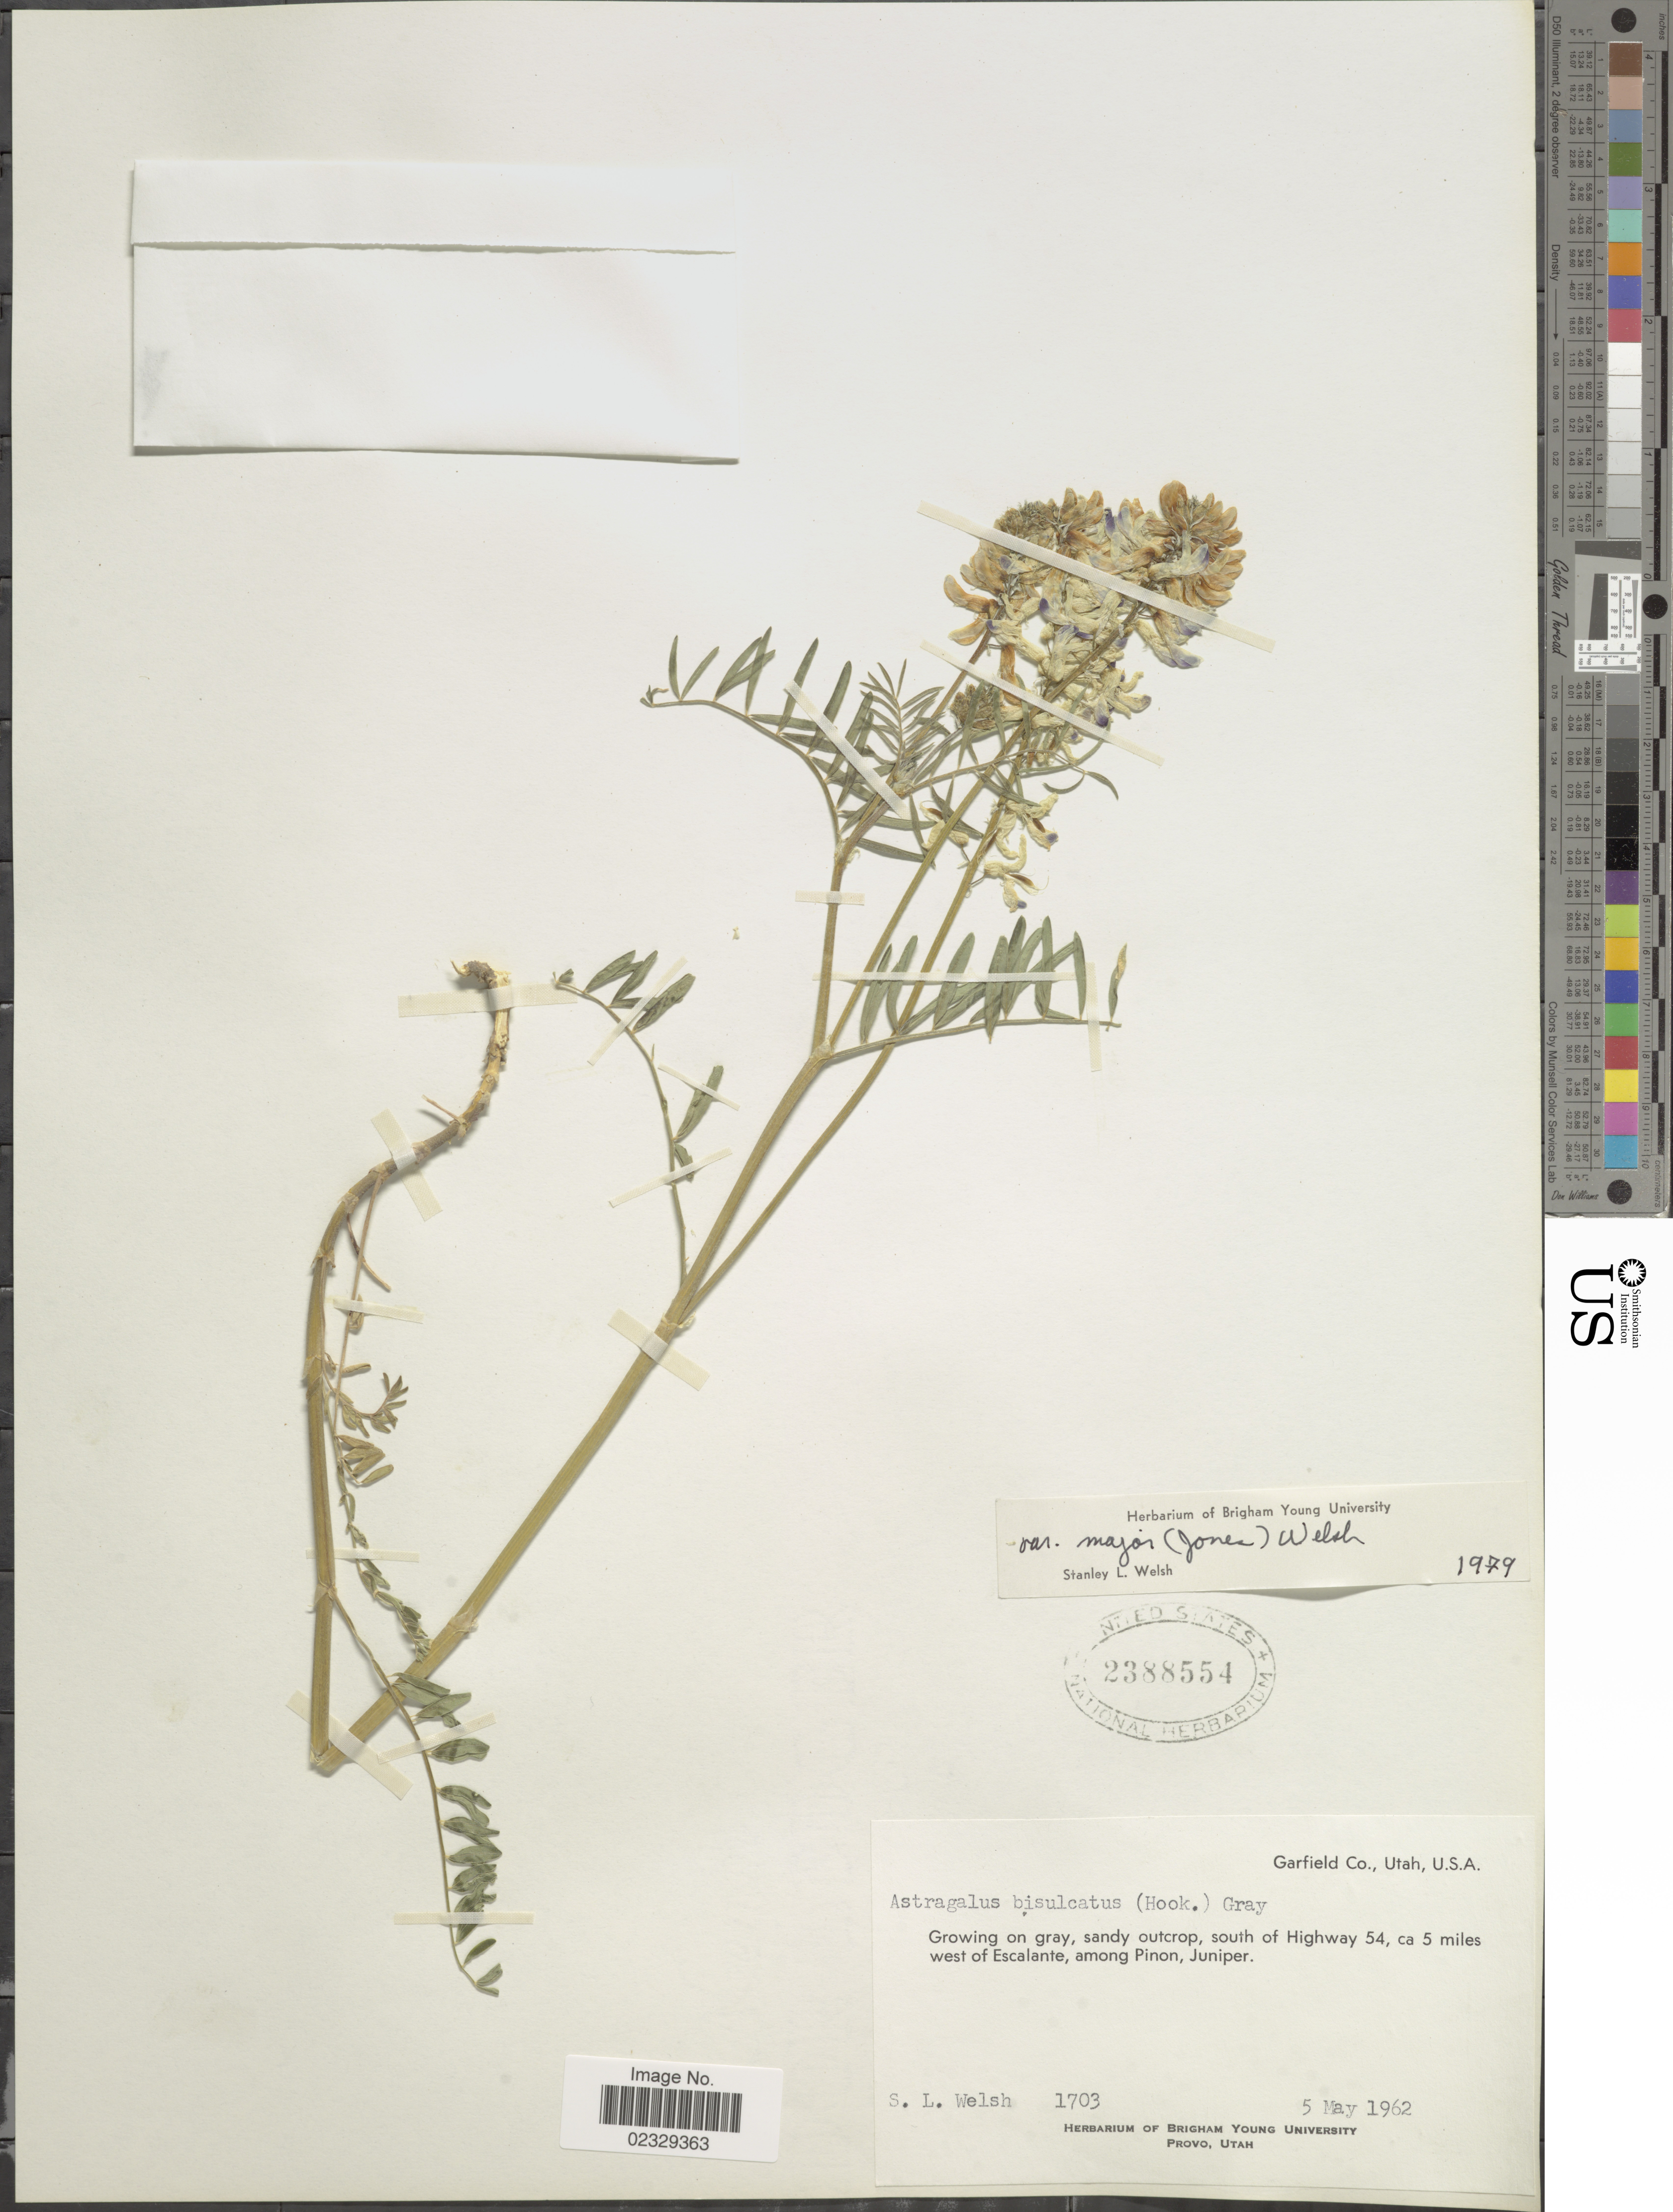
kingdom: Plantae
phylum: Tracheophyta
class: Magnoliopsida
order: Fabales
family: Fabaceae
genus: Astragalus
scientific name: Astragalus bisulcatus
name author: (Hook.) A. Gray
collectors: S. Welsh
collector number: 1703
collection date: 1962-05-05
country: United States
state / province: Utah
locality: Garfield Co, Growing on gray, sandy outcrop, south of Highway 54, ca 5 miles west of Escalante, among Pinon, Juniper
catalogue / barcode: US 2388554